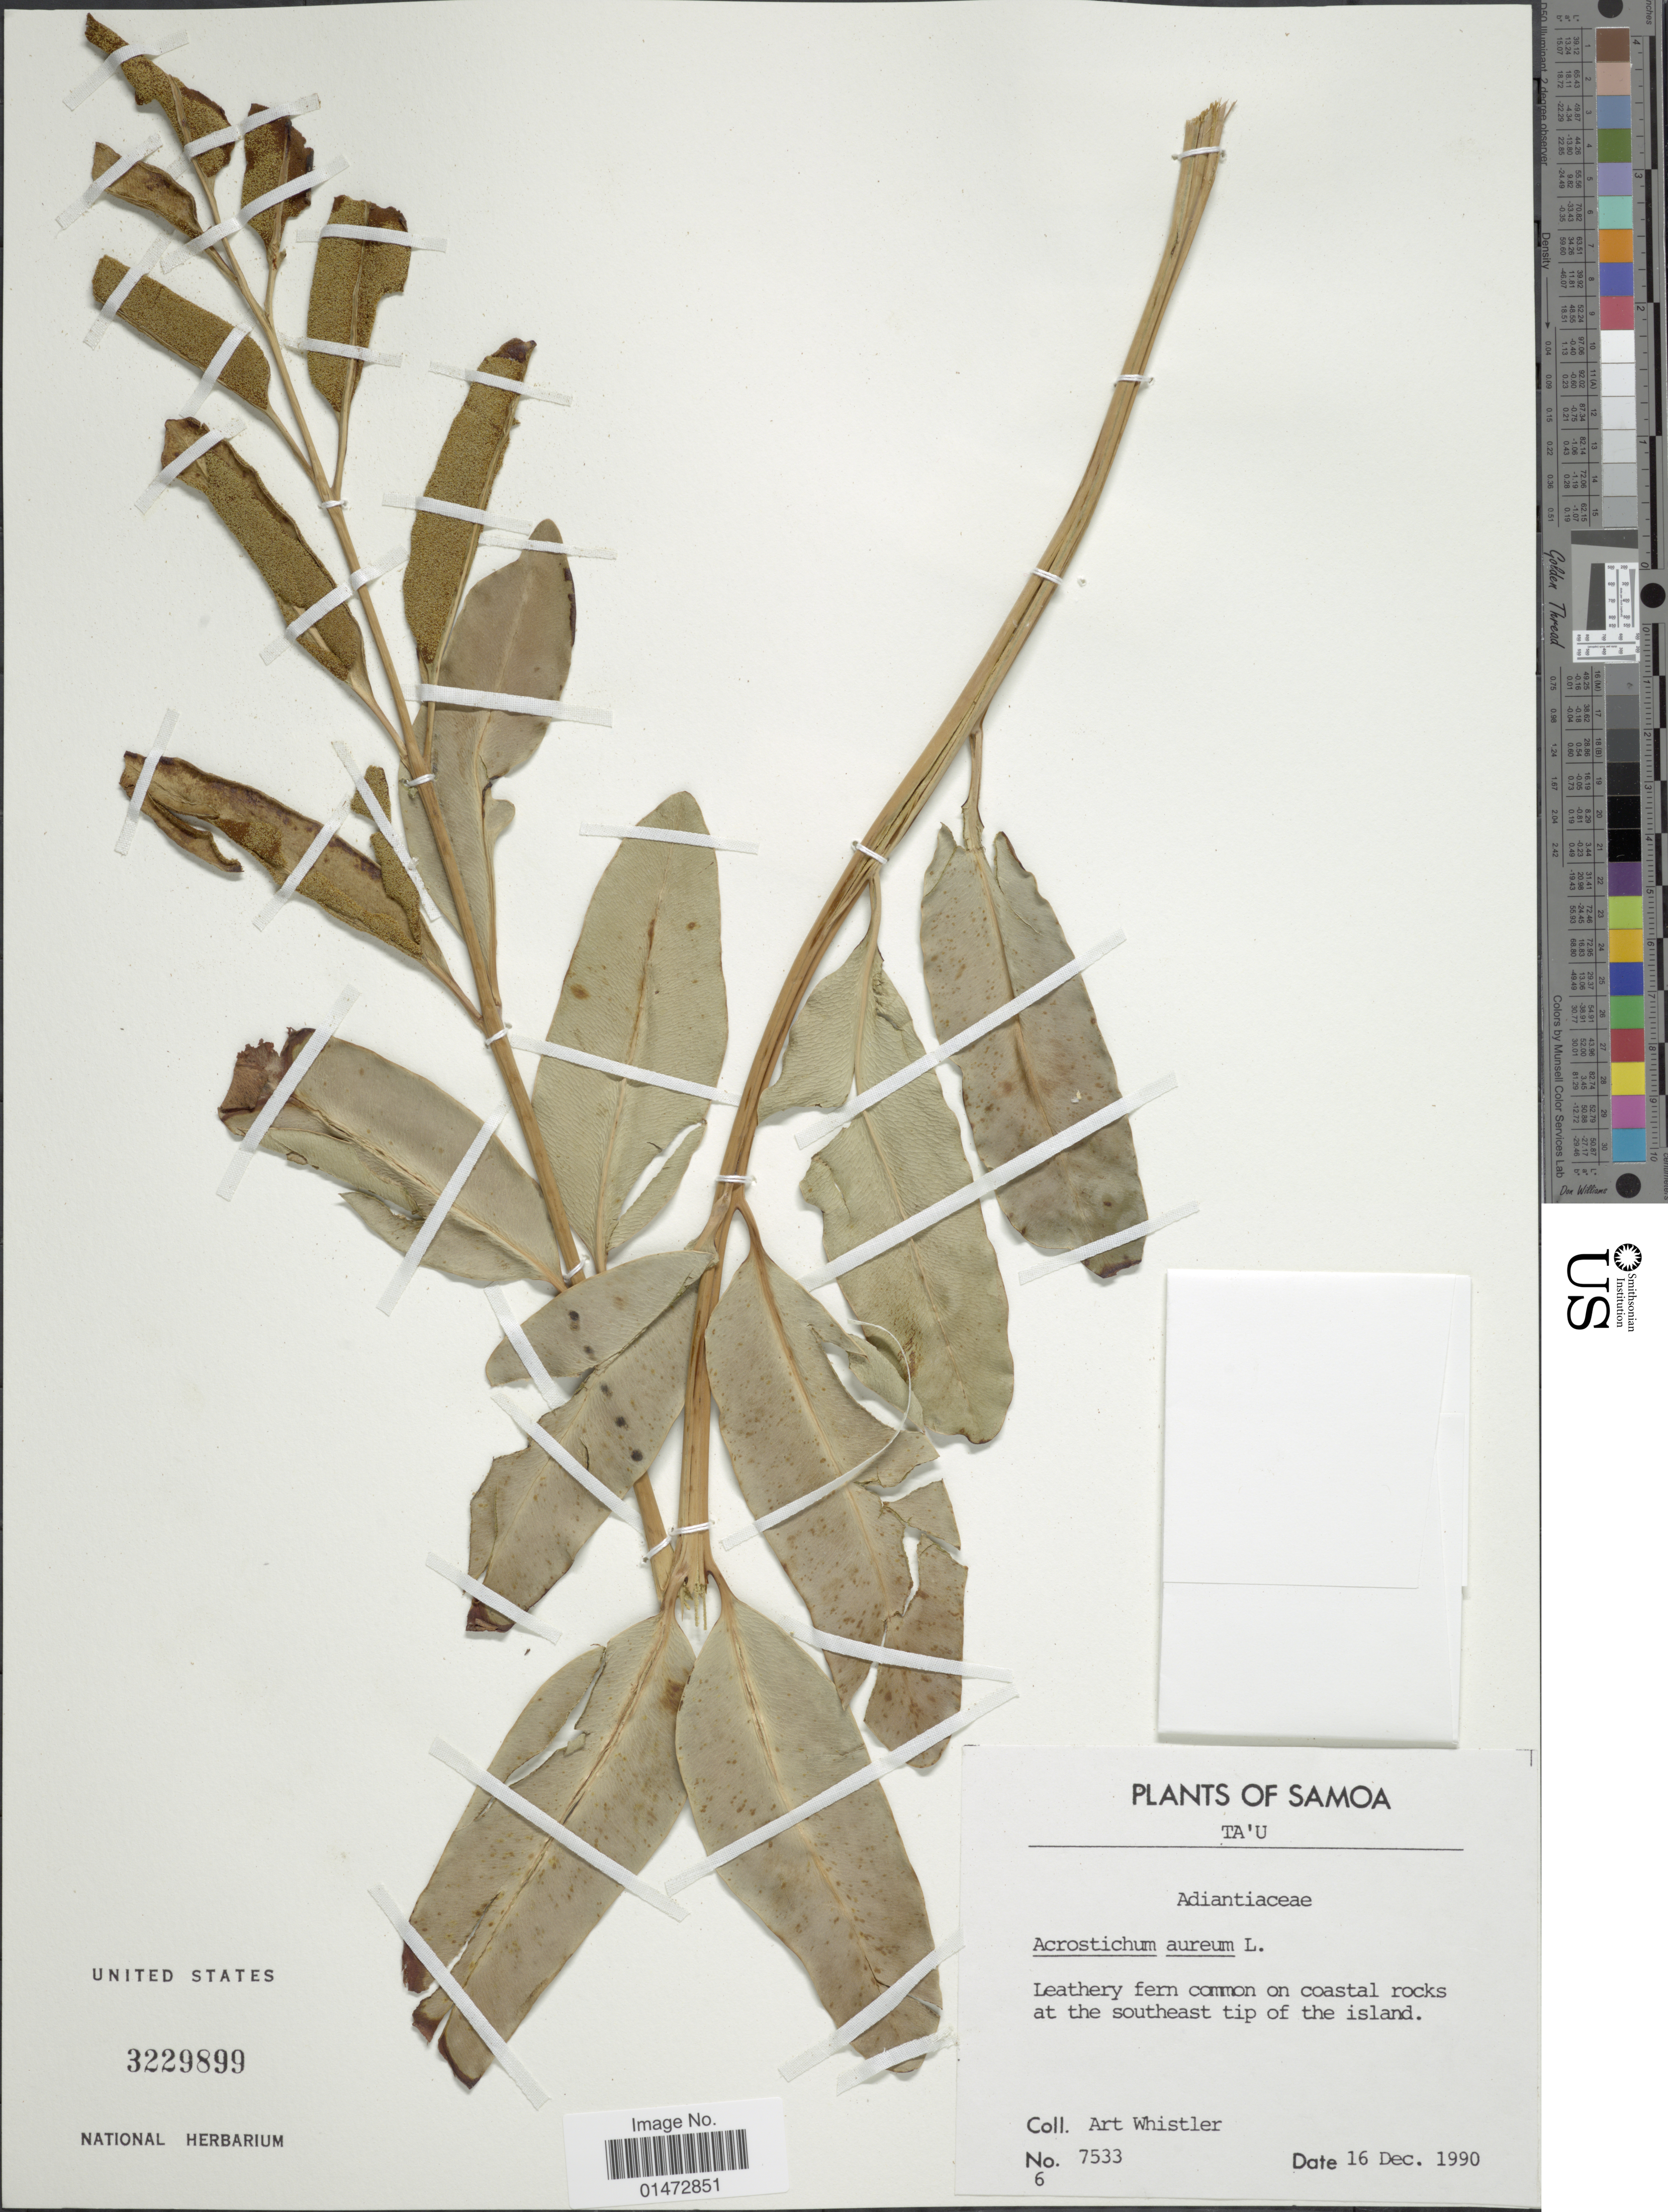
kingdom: Plantae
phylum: Tracheophyta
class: Polypodiopsida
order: Polypodiales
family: Pteridaceae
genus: Acrostichum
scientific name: Acrostichum aureum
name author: L.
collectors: A. Whistler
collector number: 7533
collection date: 1990-12-16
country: American Samoa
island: Ta'u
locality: Ta'u. Leathery fern common on coastal rocks at the southeast tip of the island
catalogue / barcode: US 3229899